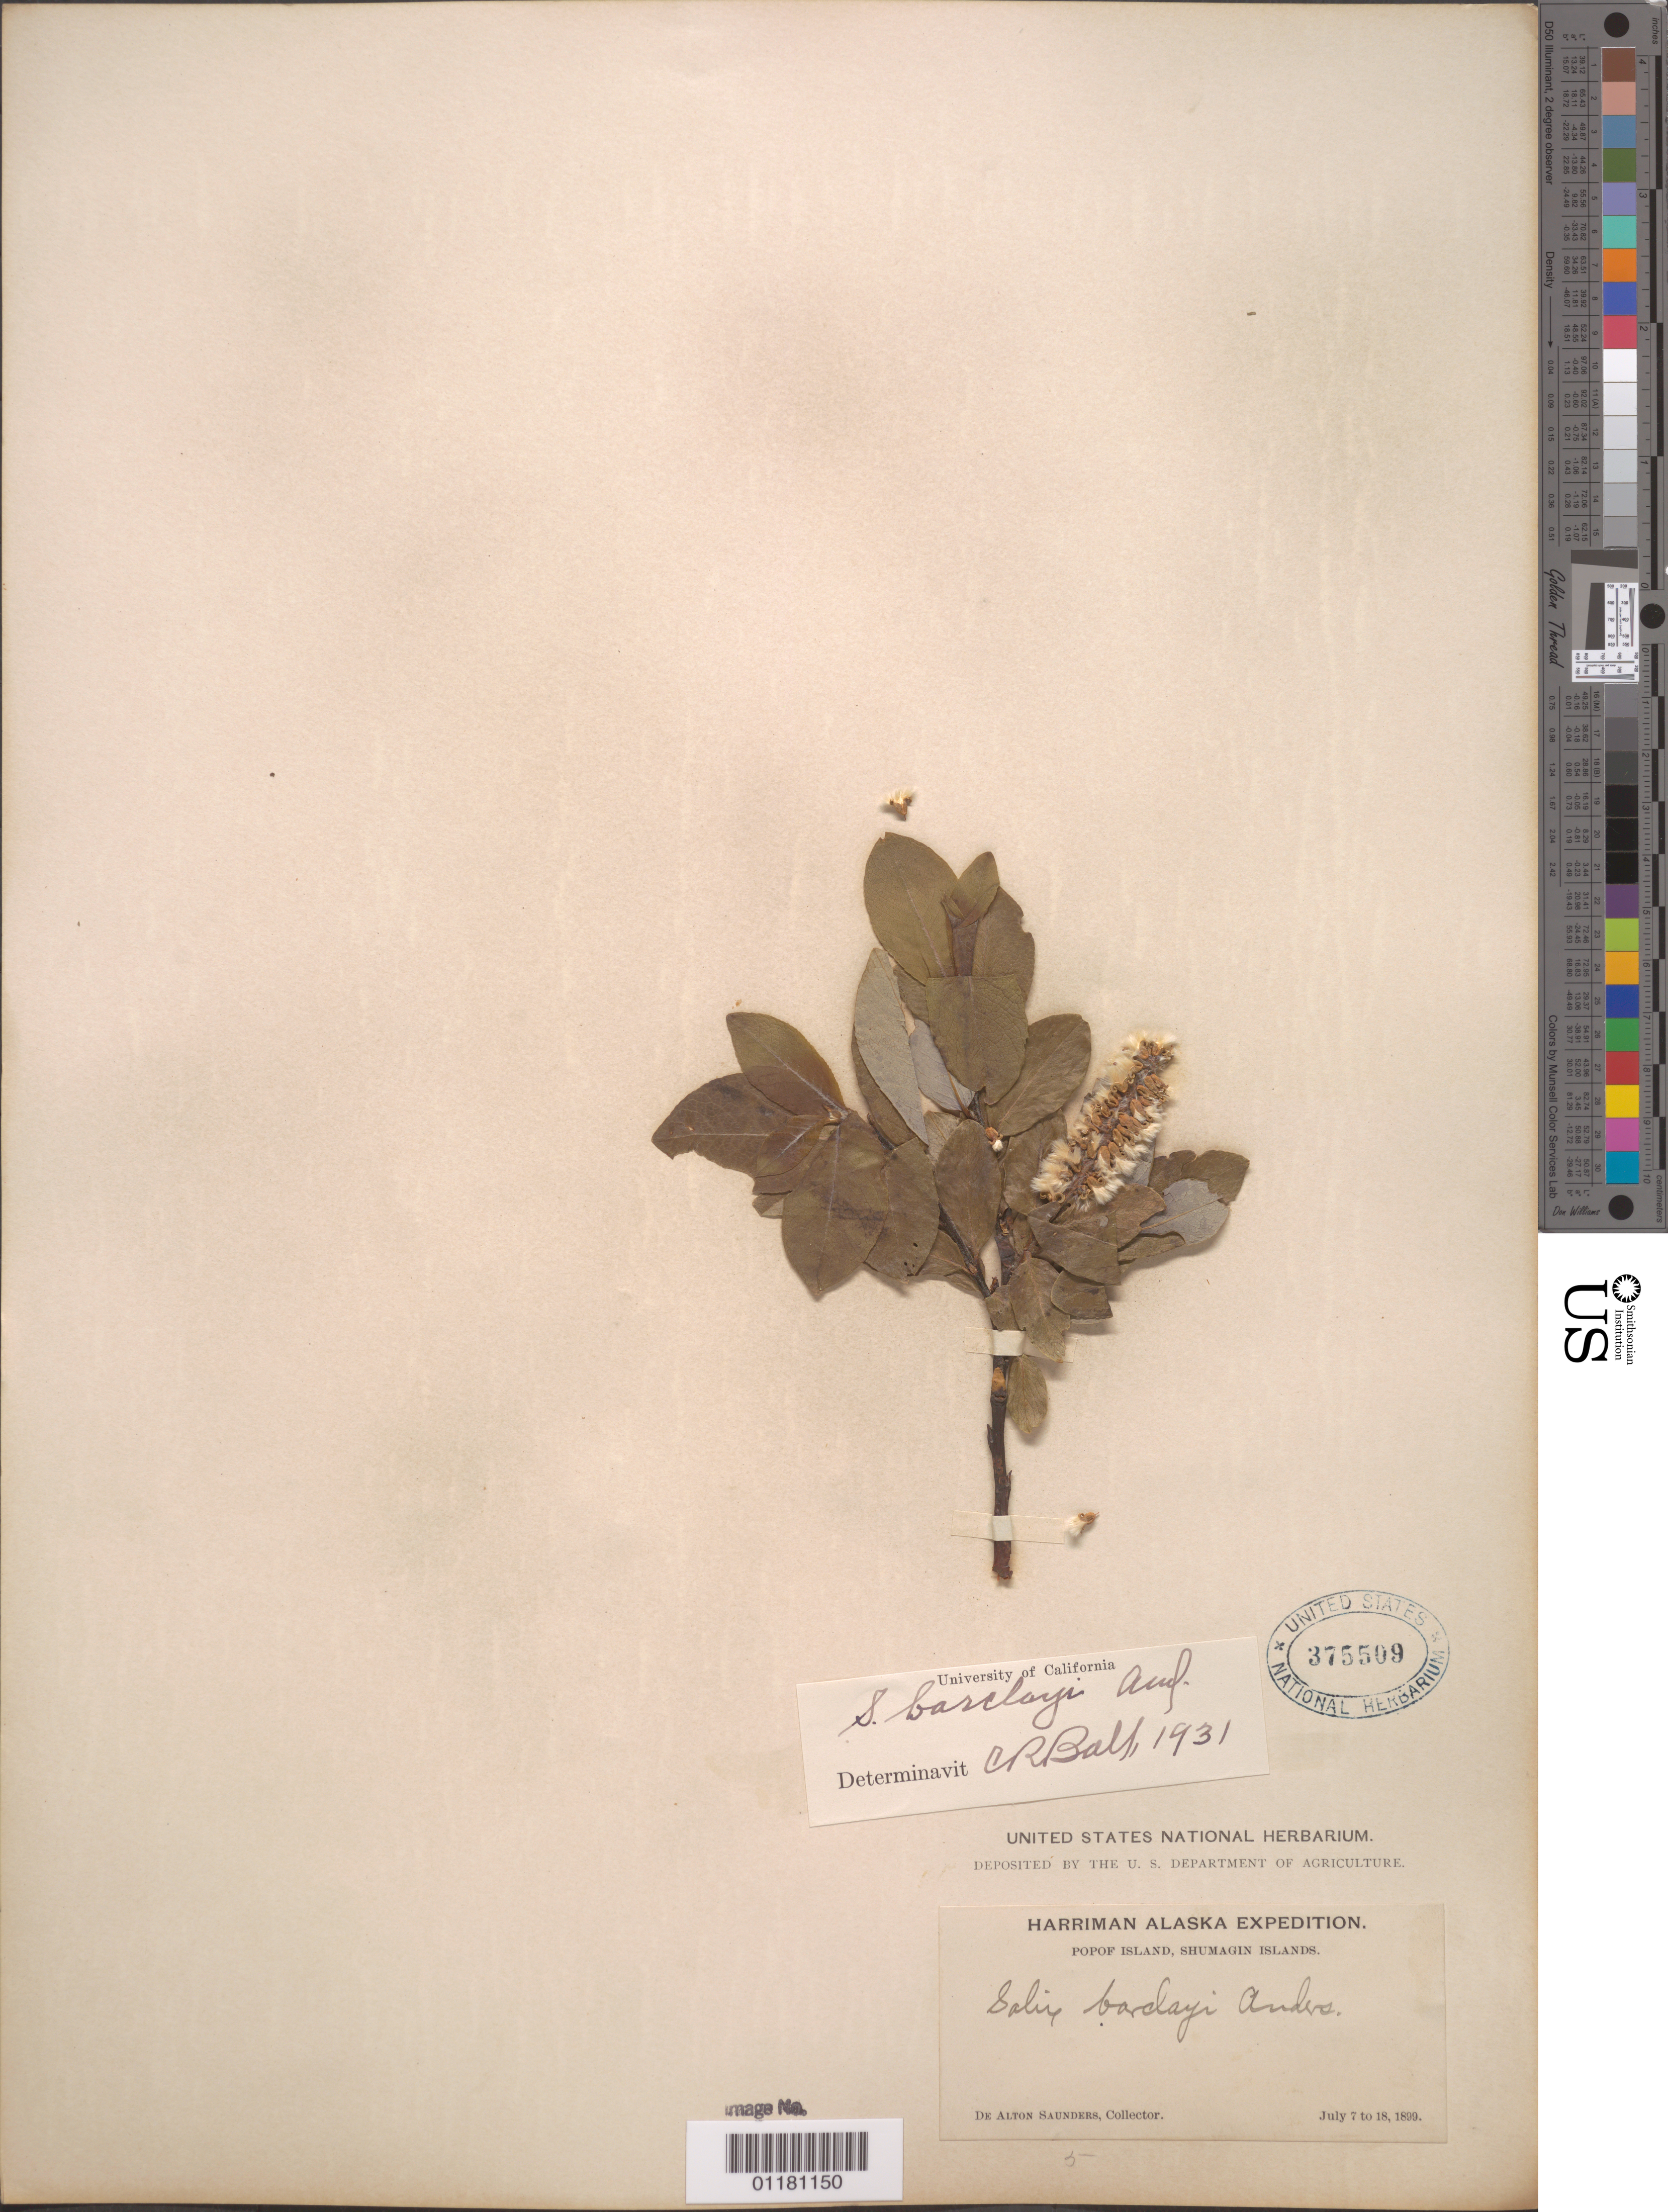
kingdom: Plantae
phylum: Tracheophyta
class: Magnoliopsida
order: Malpighiales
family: Salicaceae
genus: Salix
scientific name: Salix barclayi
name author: Andersson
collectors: D. Saunders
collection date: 1899-07-07/1899-07-18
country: United States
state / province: Alaska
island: Popof Island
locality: Shumagin Islands, Popof Island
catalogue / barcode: US 375509